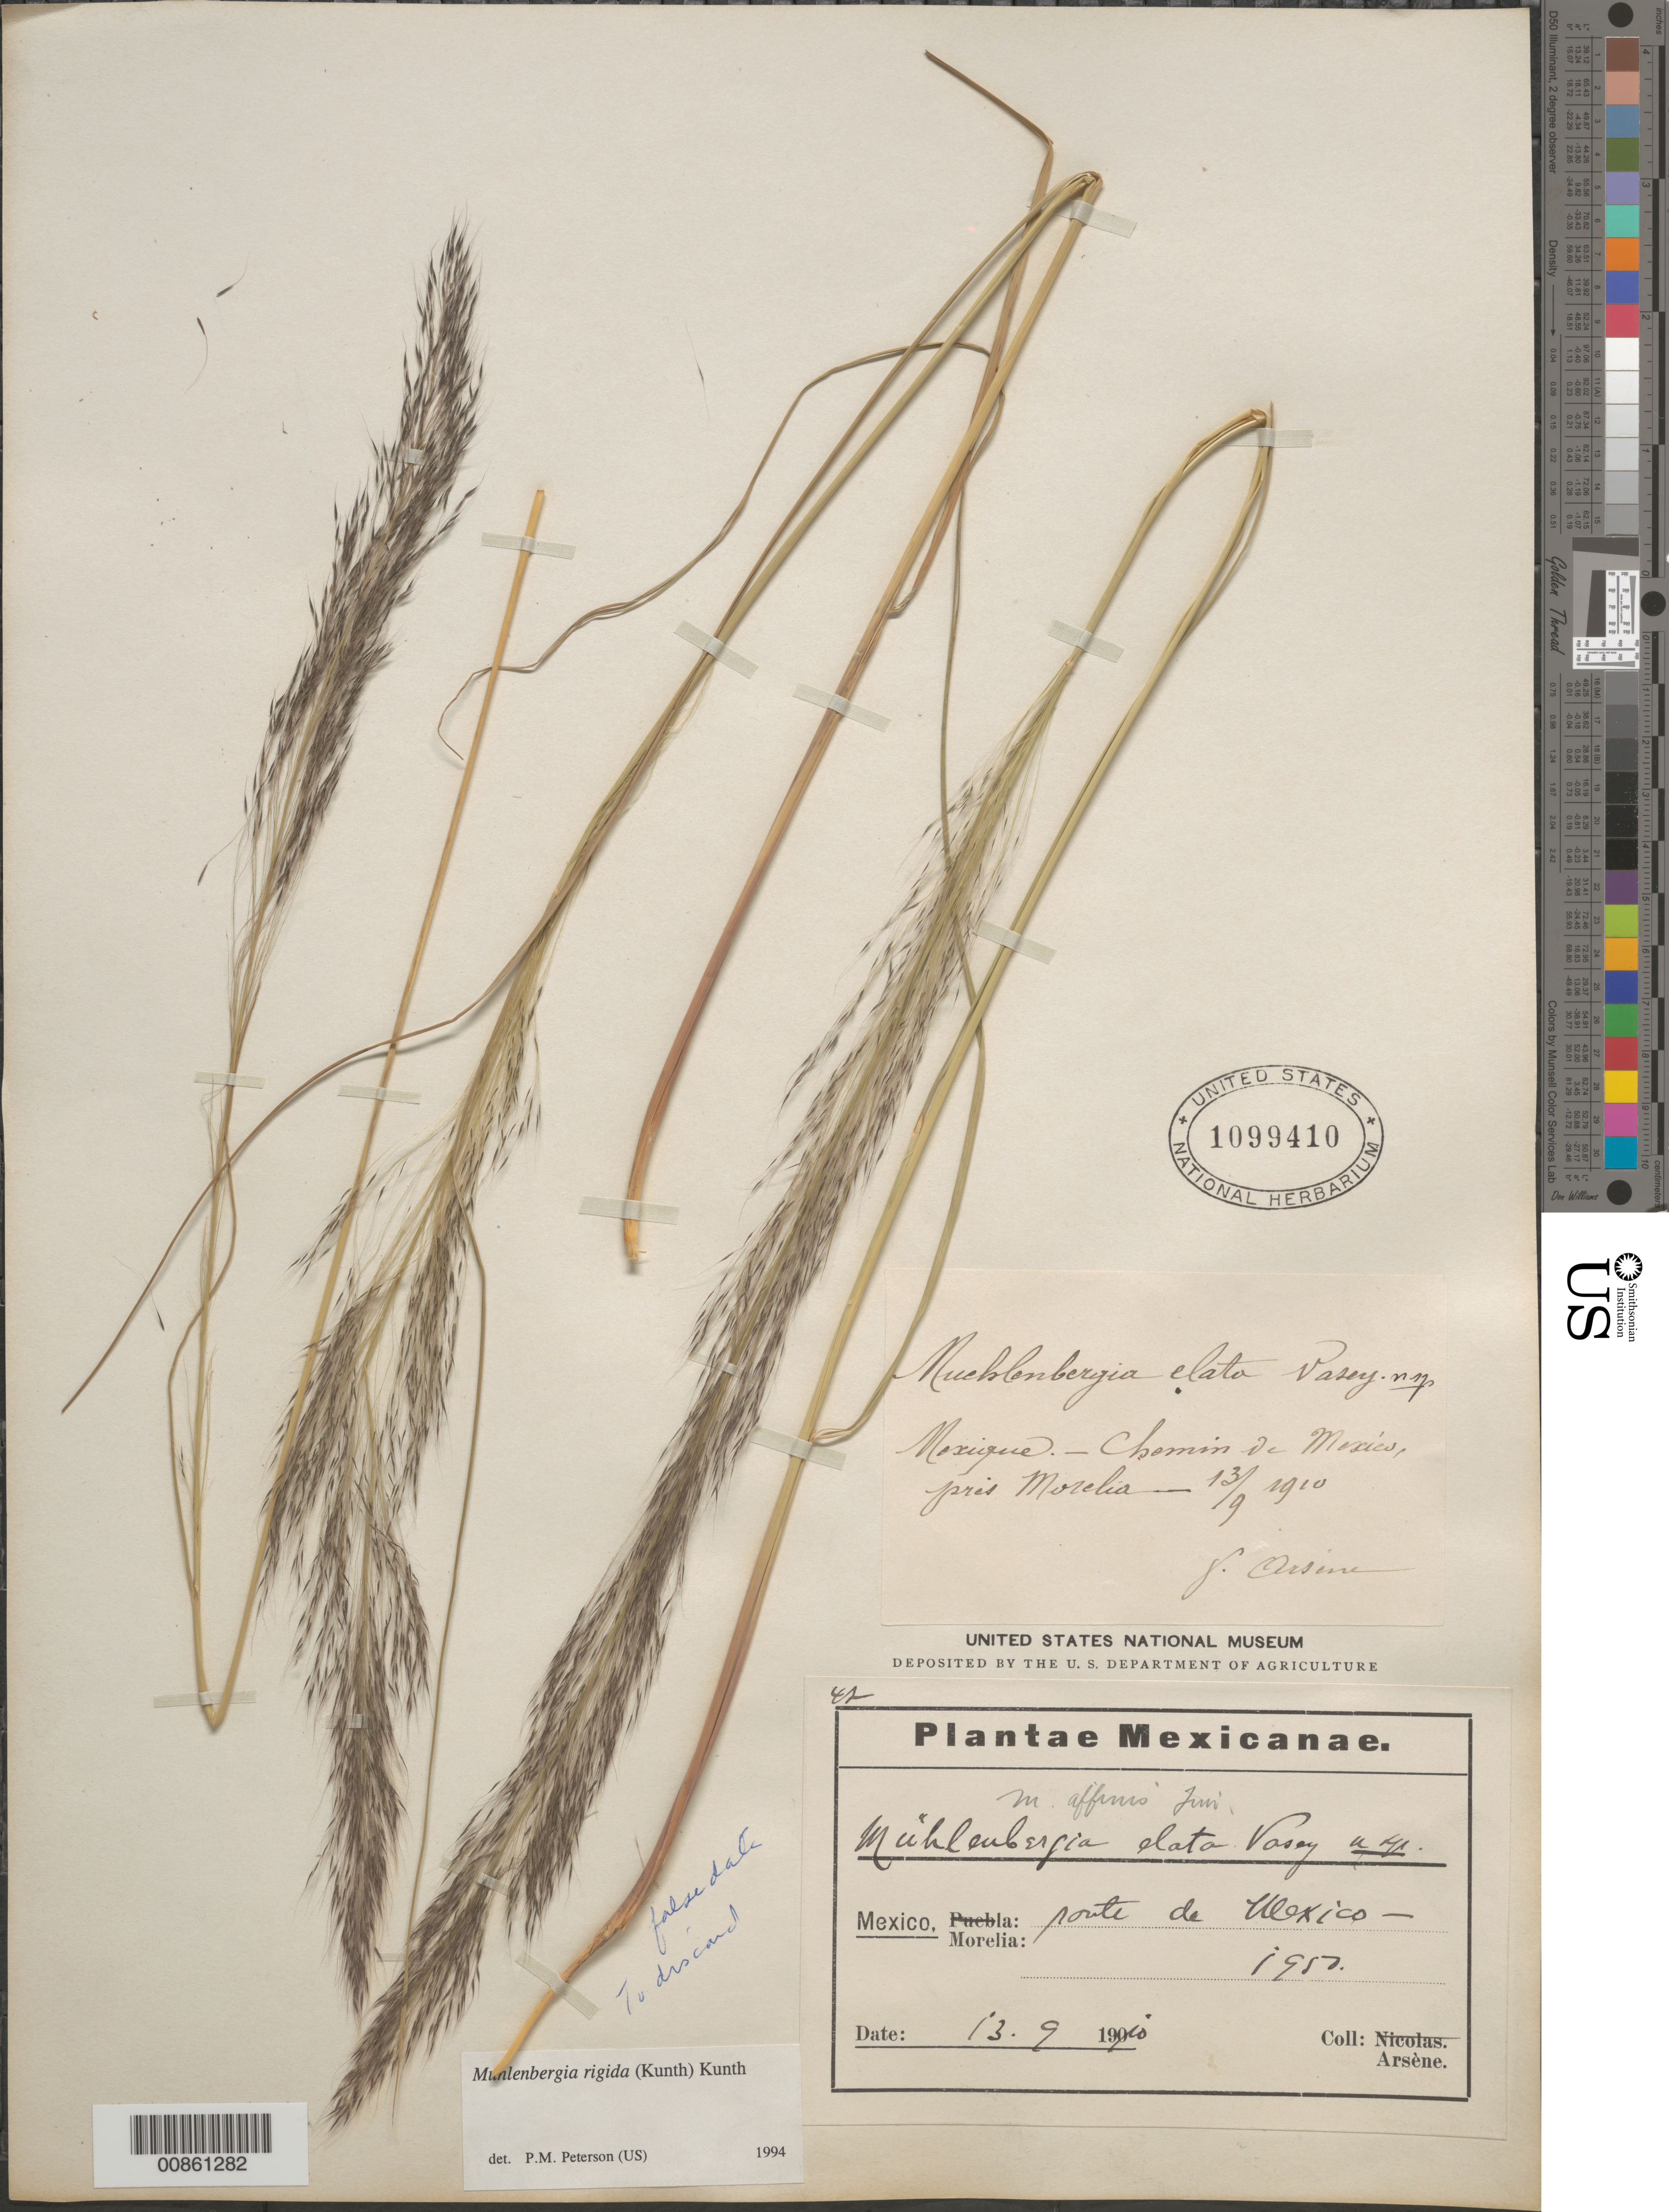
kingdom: Plantae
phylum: Tracheophyta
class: Liliopsida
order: Poales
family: Poaceae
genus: Muhlenbergia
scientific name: Muhlenbergia rigida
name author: (Kunth) Kunth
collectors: Bro. G. Arsène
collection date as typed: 13 Sep 1910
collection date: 1910-09-13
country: Mexico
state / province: Michoacán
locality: Morelia, monte de Mexico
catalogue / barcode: US 1099410